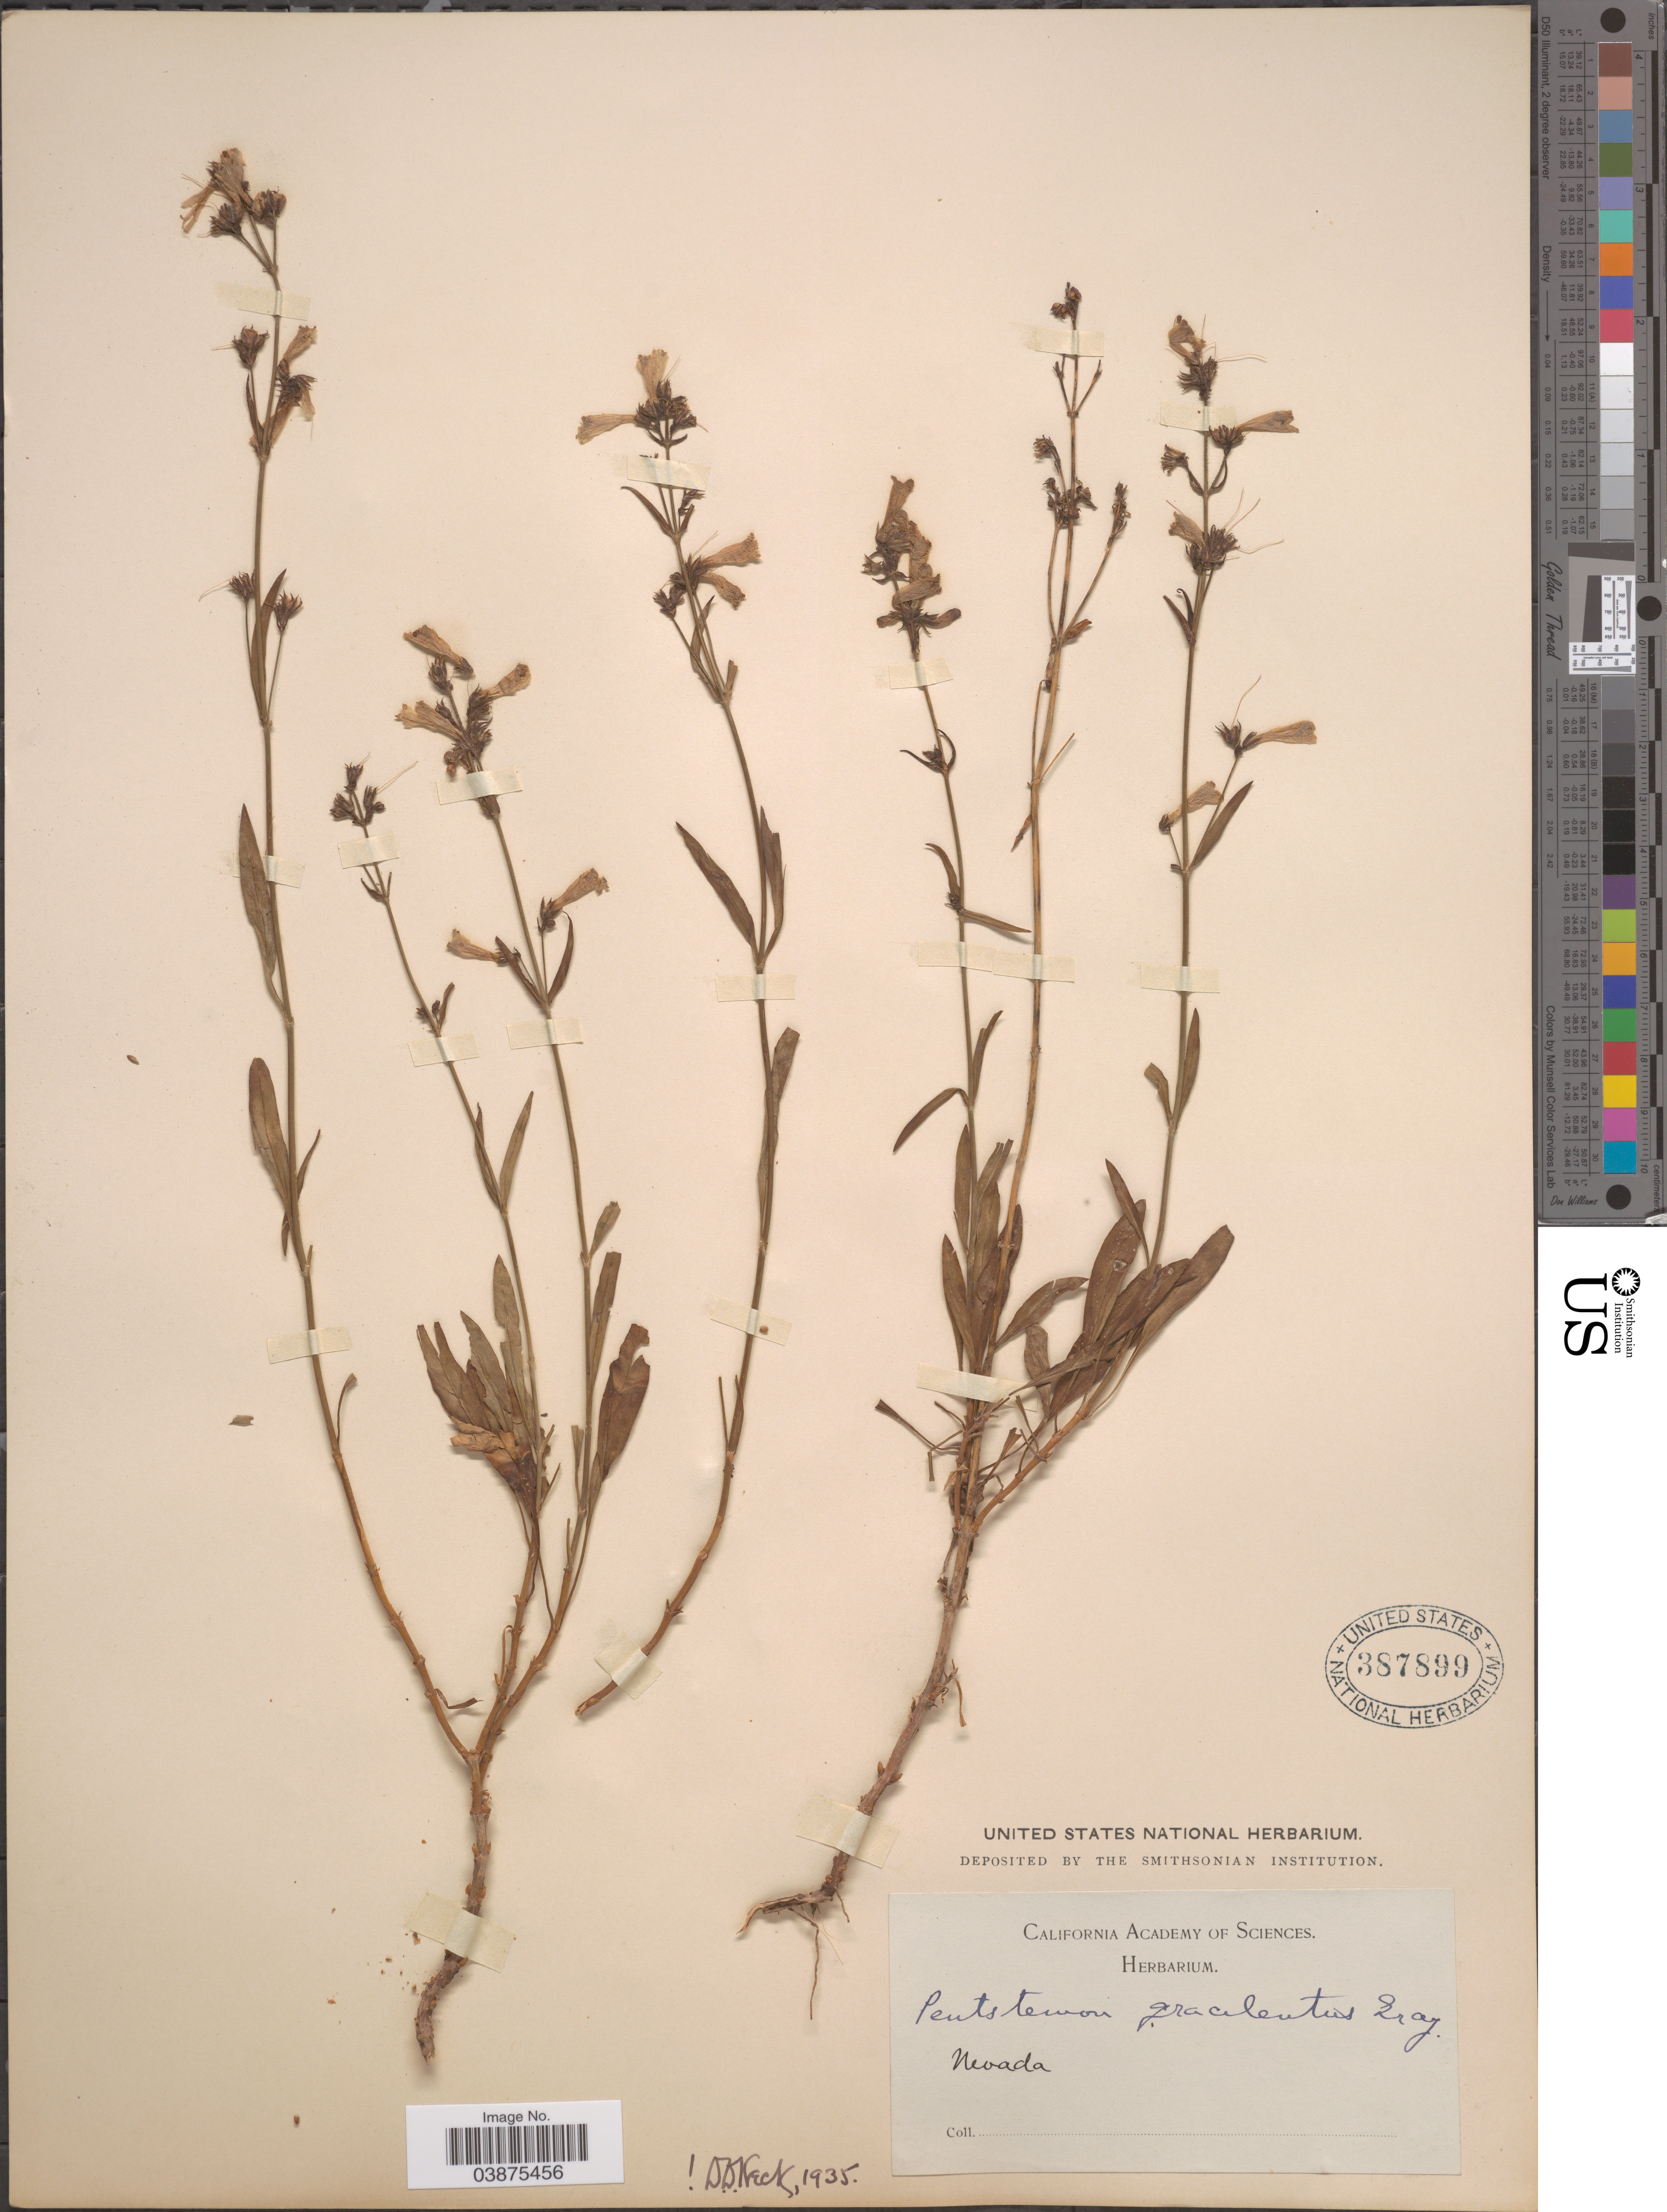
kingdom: Plantae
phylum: Tracheophyta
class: Magnoliopsida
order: Lamiales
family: Plantaginaceae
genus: Penstemon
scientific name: Penstemon gracilentus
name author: A. Gray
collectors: ex herb. Cal. Academy of Sciences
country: United States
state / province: Nevada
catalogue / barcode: US 387899